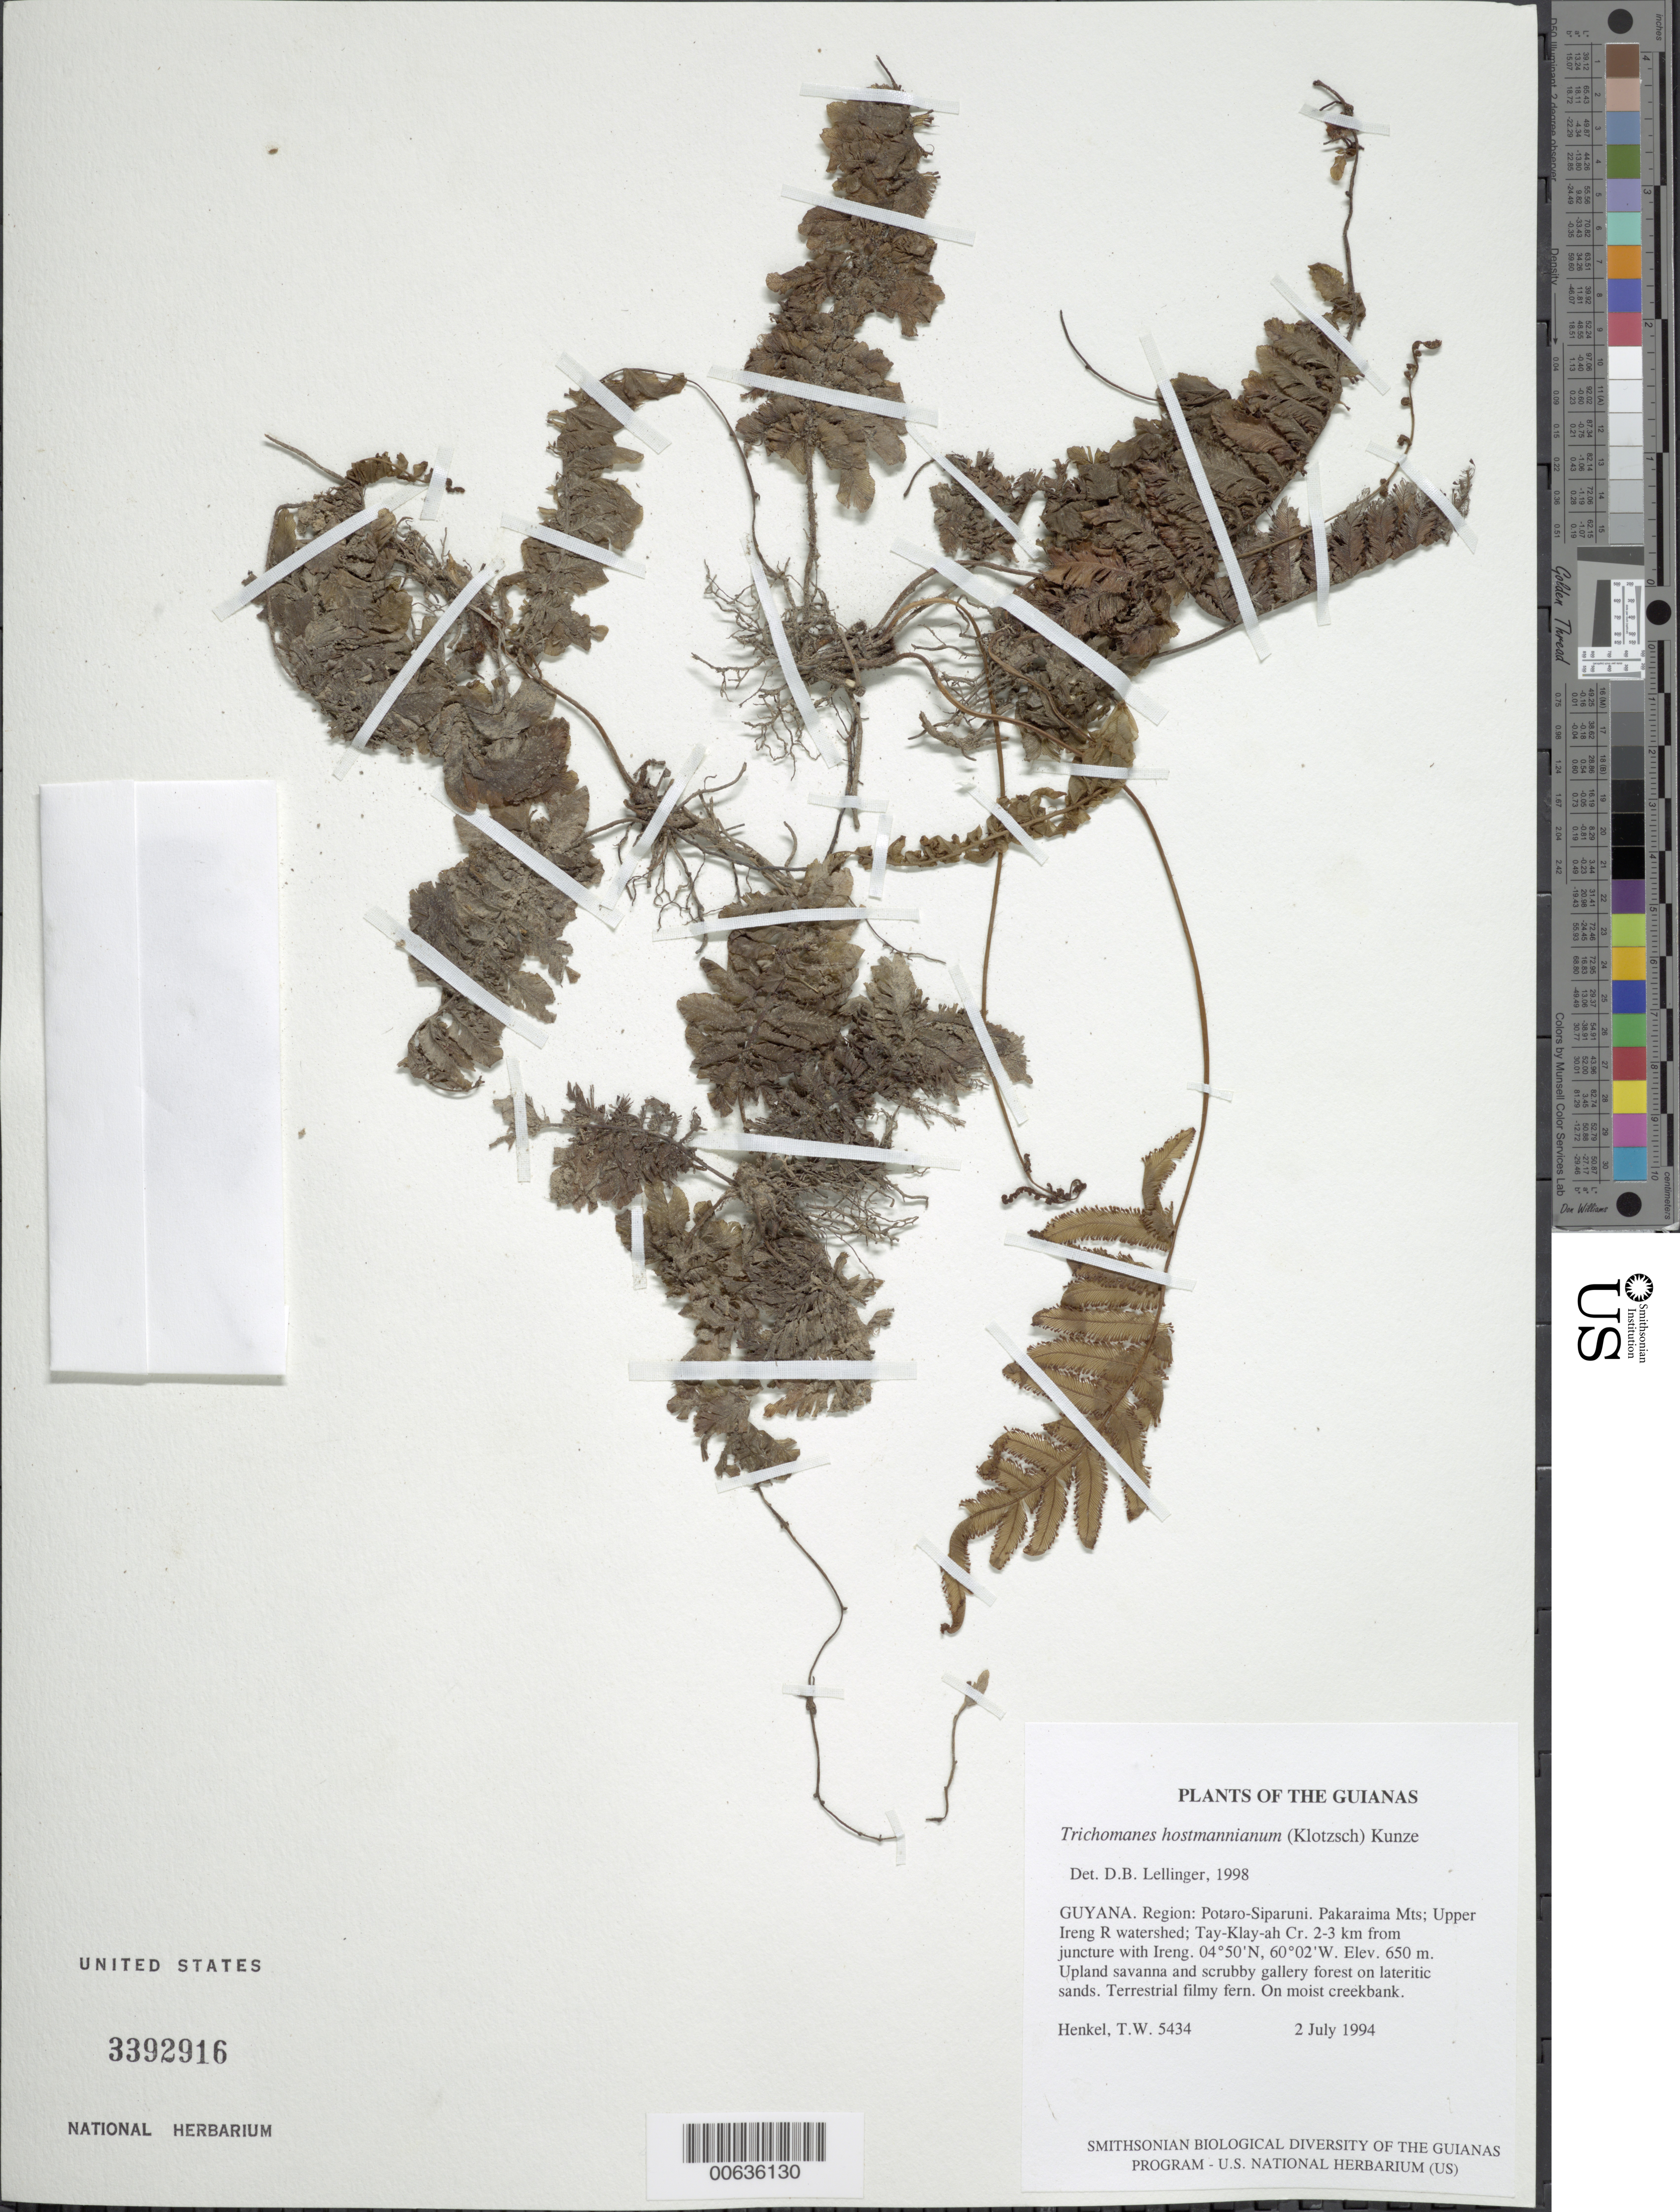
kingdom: Plantae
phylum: Tracheophyta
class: Polypodiopsida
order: Hymenophyllales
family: Hymenophyllaceae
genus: Trichomanes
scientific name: Trichomanes hostmannianum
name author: (Klotzsch) Kunze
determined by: Lellinger, David B., (BOT), Smithsonian Institution - National Museum of Natural History (UNITED STATES)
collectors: T. Henkel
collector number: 5434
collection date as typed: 2 July 1994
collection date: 1994-07-02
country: Guyana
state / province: Potaro-Siparuni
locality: Pakaraima Mts; Upper Ireng R watershed; Tay-Klay-ah Cr. 2-3 km from juncture with Ireng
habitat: Upland savanna and scrubby gallery forest on lateritic sands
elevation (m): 650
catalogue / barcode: US 3392916